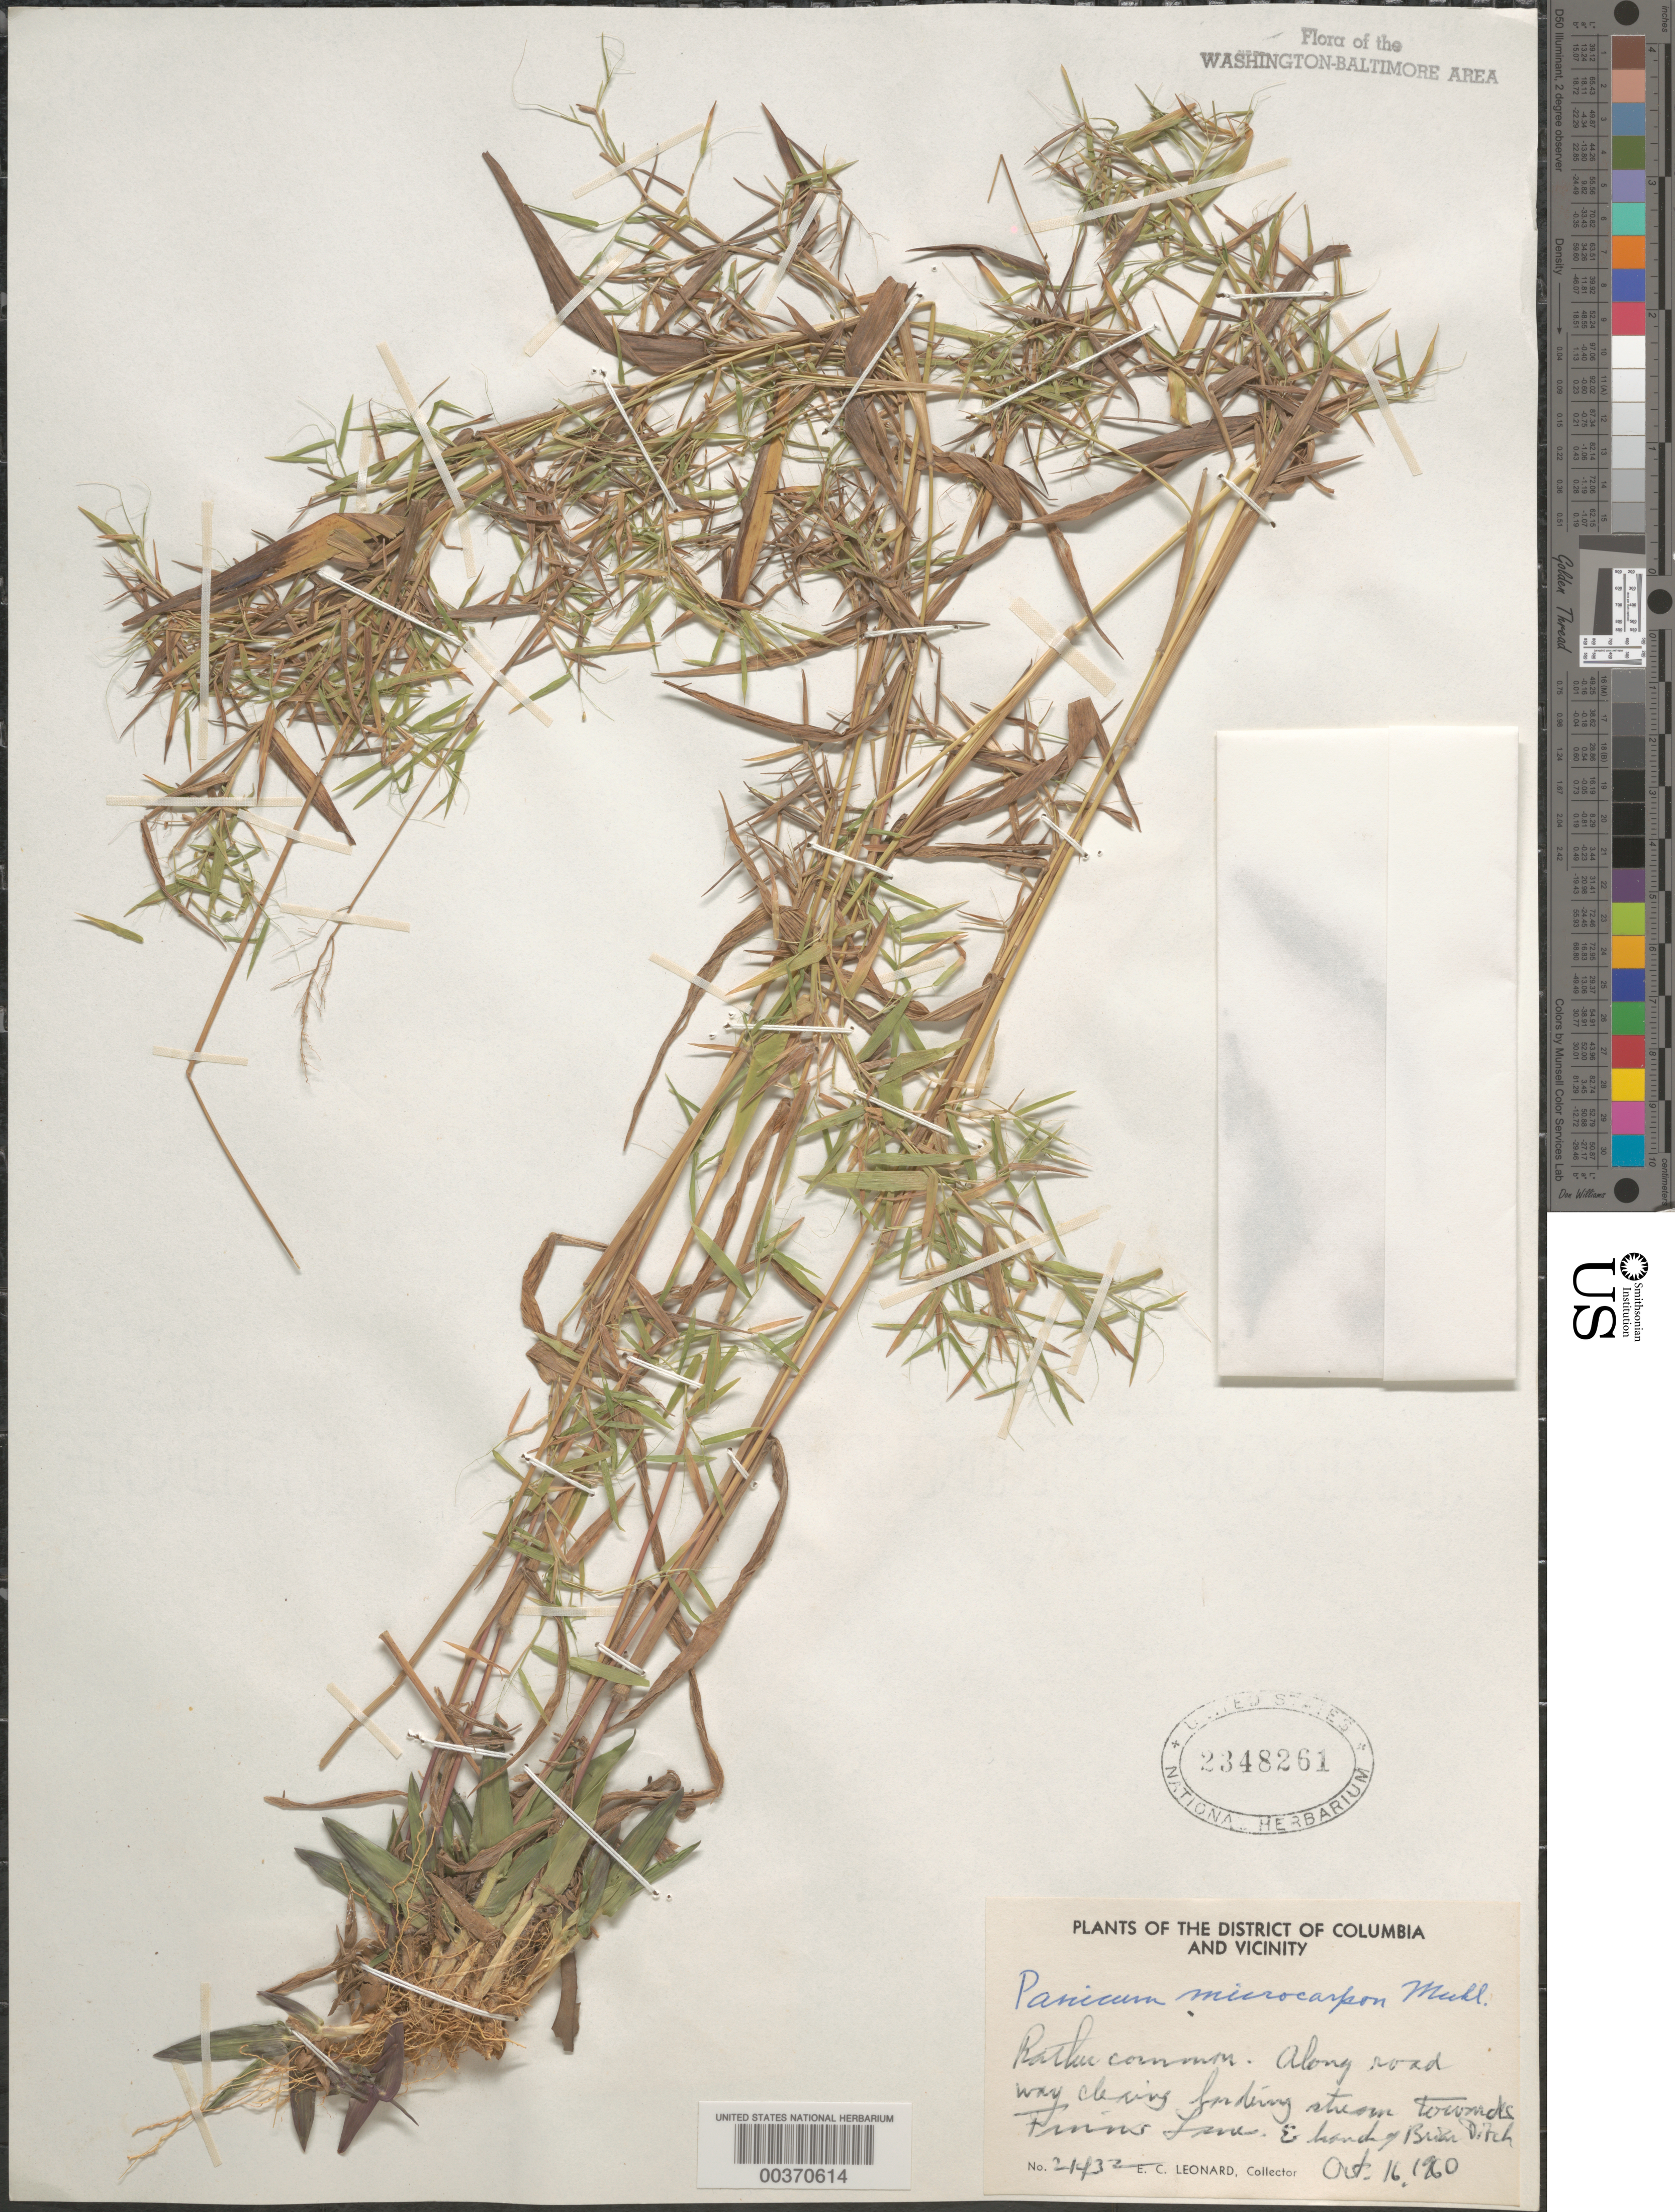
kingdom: Plantae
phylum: Tracheophyta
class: Liliopsida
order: Poales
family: Poaceae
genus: Dichanthelium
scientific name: Dichanthelium dichotomum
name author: (L.) Gould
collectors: E. C. Leonard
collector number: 21432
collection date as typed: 16 Oct 1960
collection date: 1960-10-16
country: United States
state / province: Maryland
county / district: Prince George's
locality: Briar Ditch Towards Finns Lane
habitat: Along roadway clearing bordering stream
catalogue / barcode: US 2348261